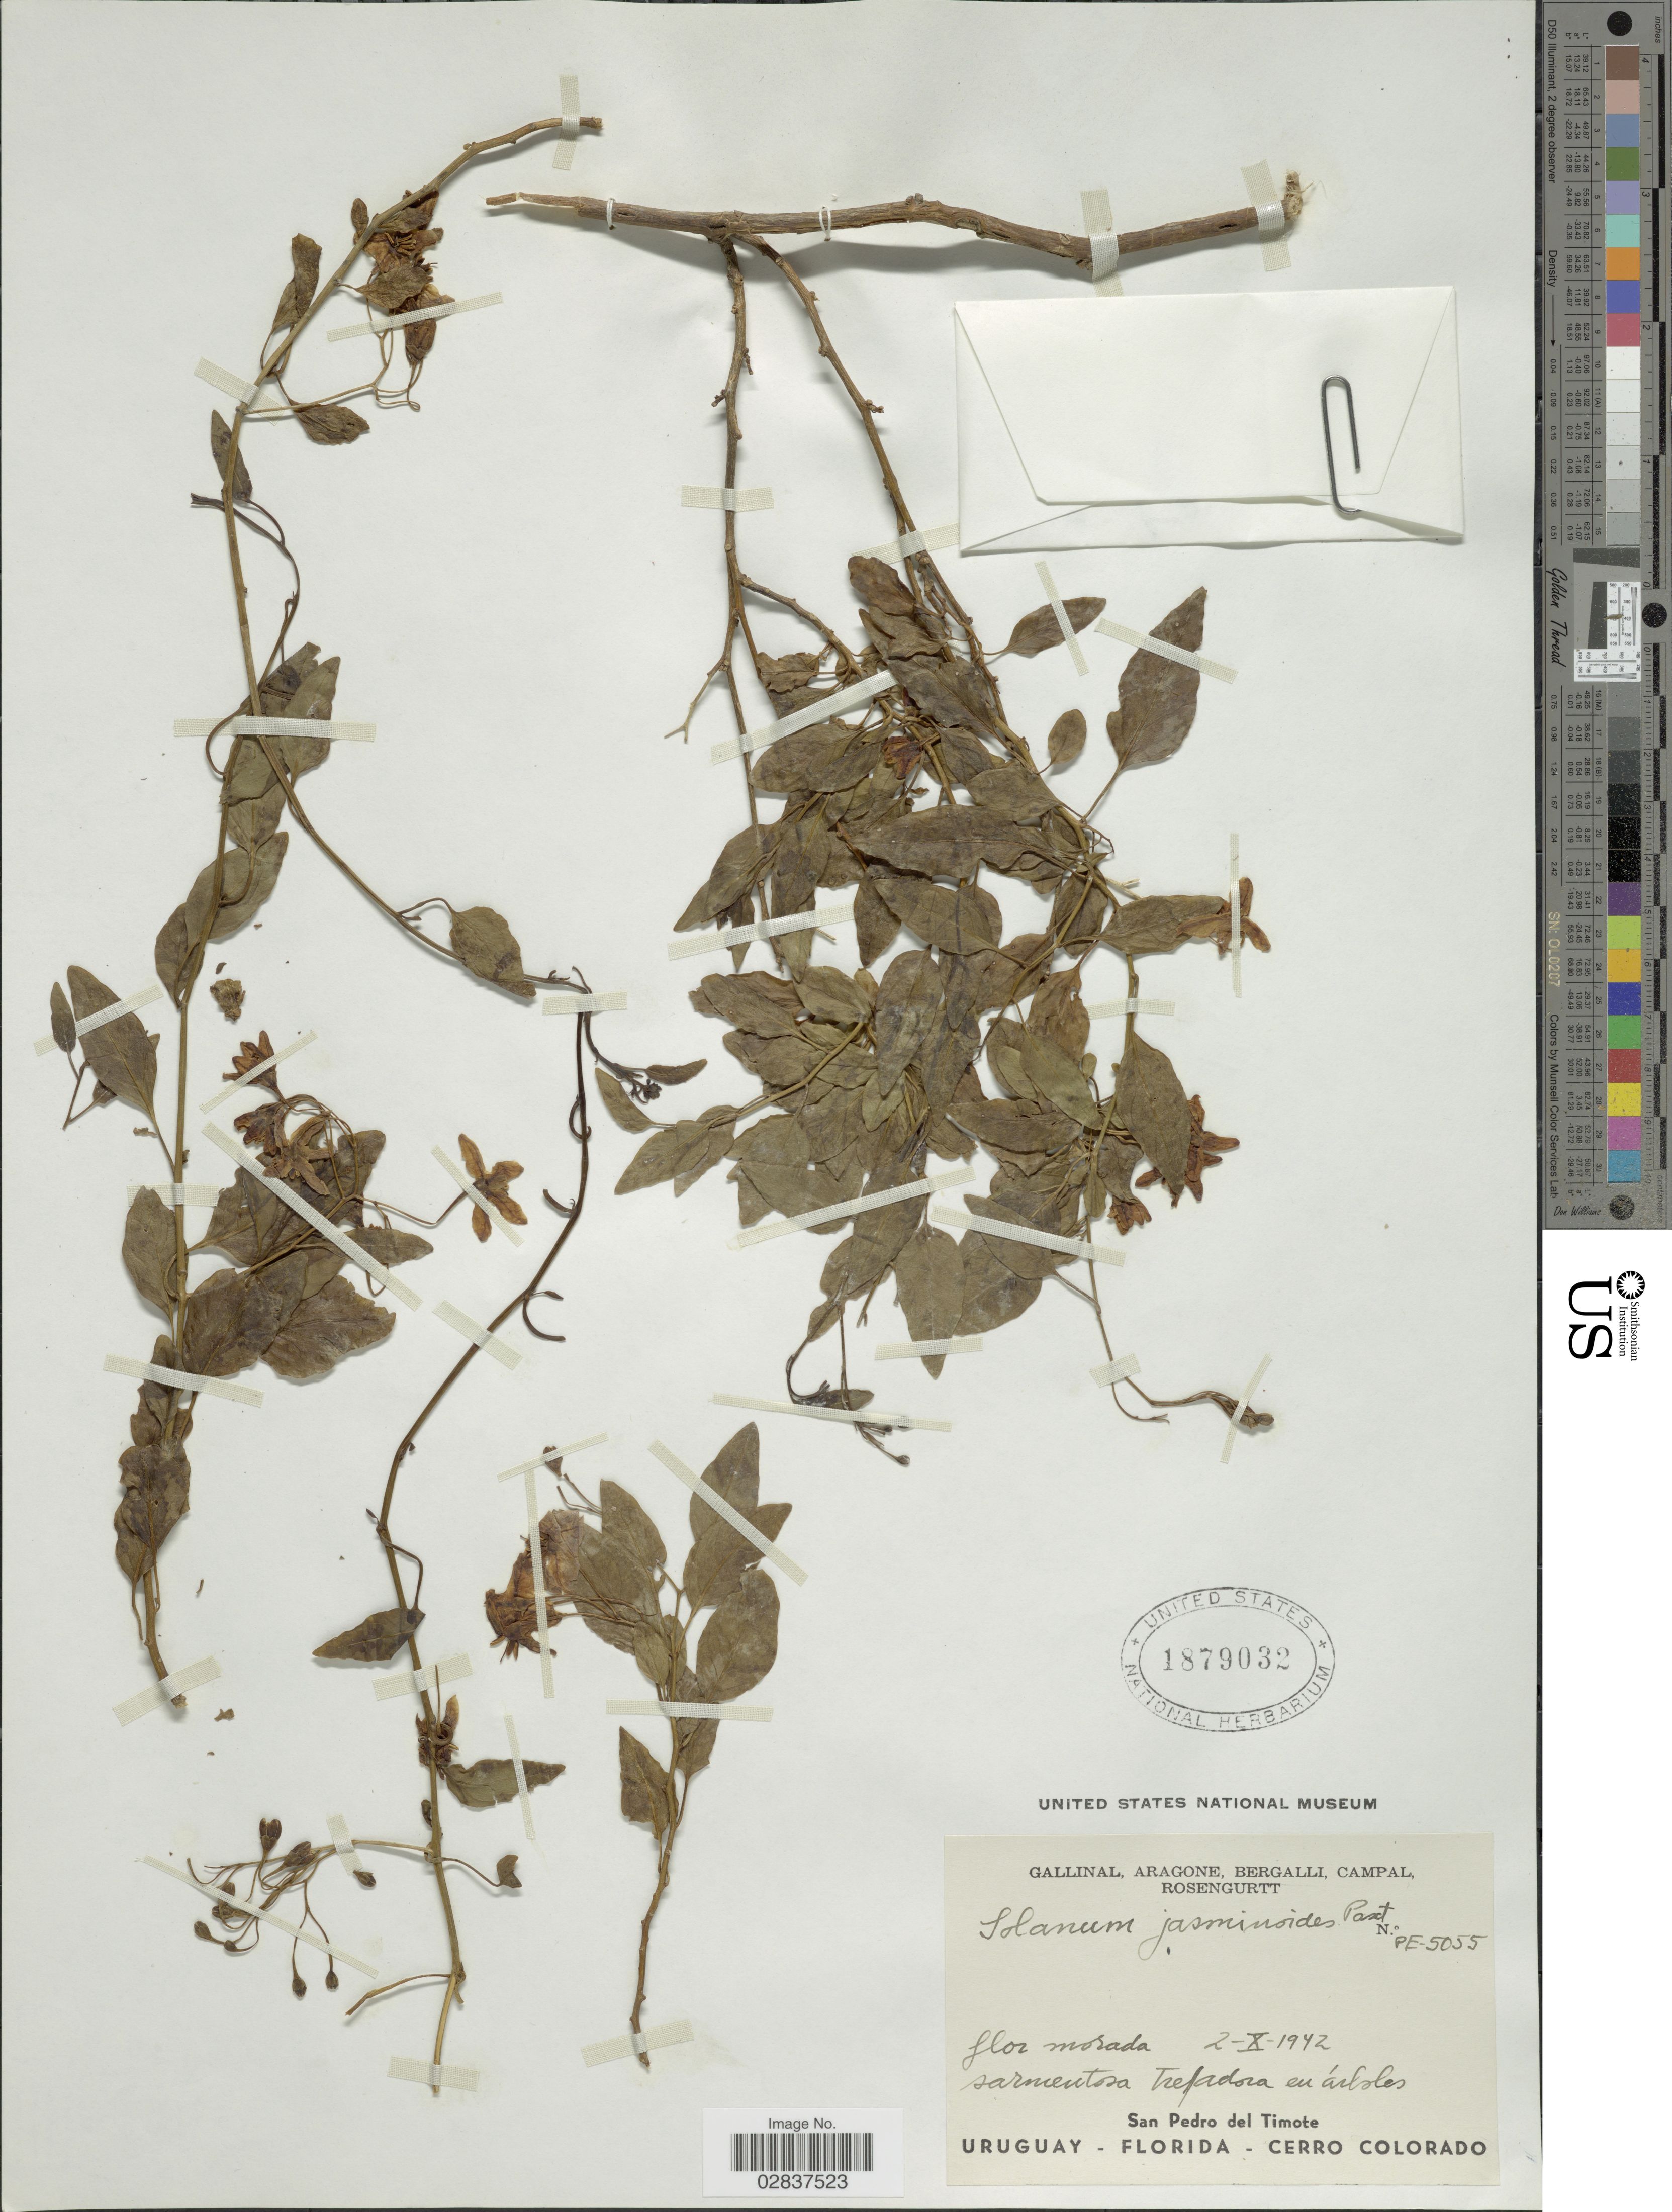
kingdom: Plantae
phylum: Tracheophyta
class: Magnoliopsida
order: Solanales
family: Solanaceae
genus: Solanum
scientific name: Solanum jasminoides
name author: Paxton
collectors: -. Gallinal, -- Aragone, -- Bergalli, -- Campal & Rosengurtt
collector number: PE-5055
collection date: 1942-10-02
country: Uruguay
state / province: Florida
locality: San Pedro del Timote, Cerro Colorado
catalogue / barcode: US 1879032